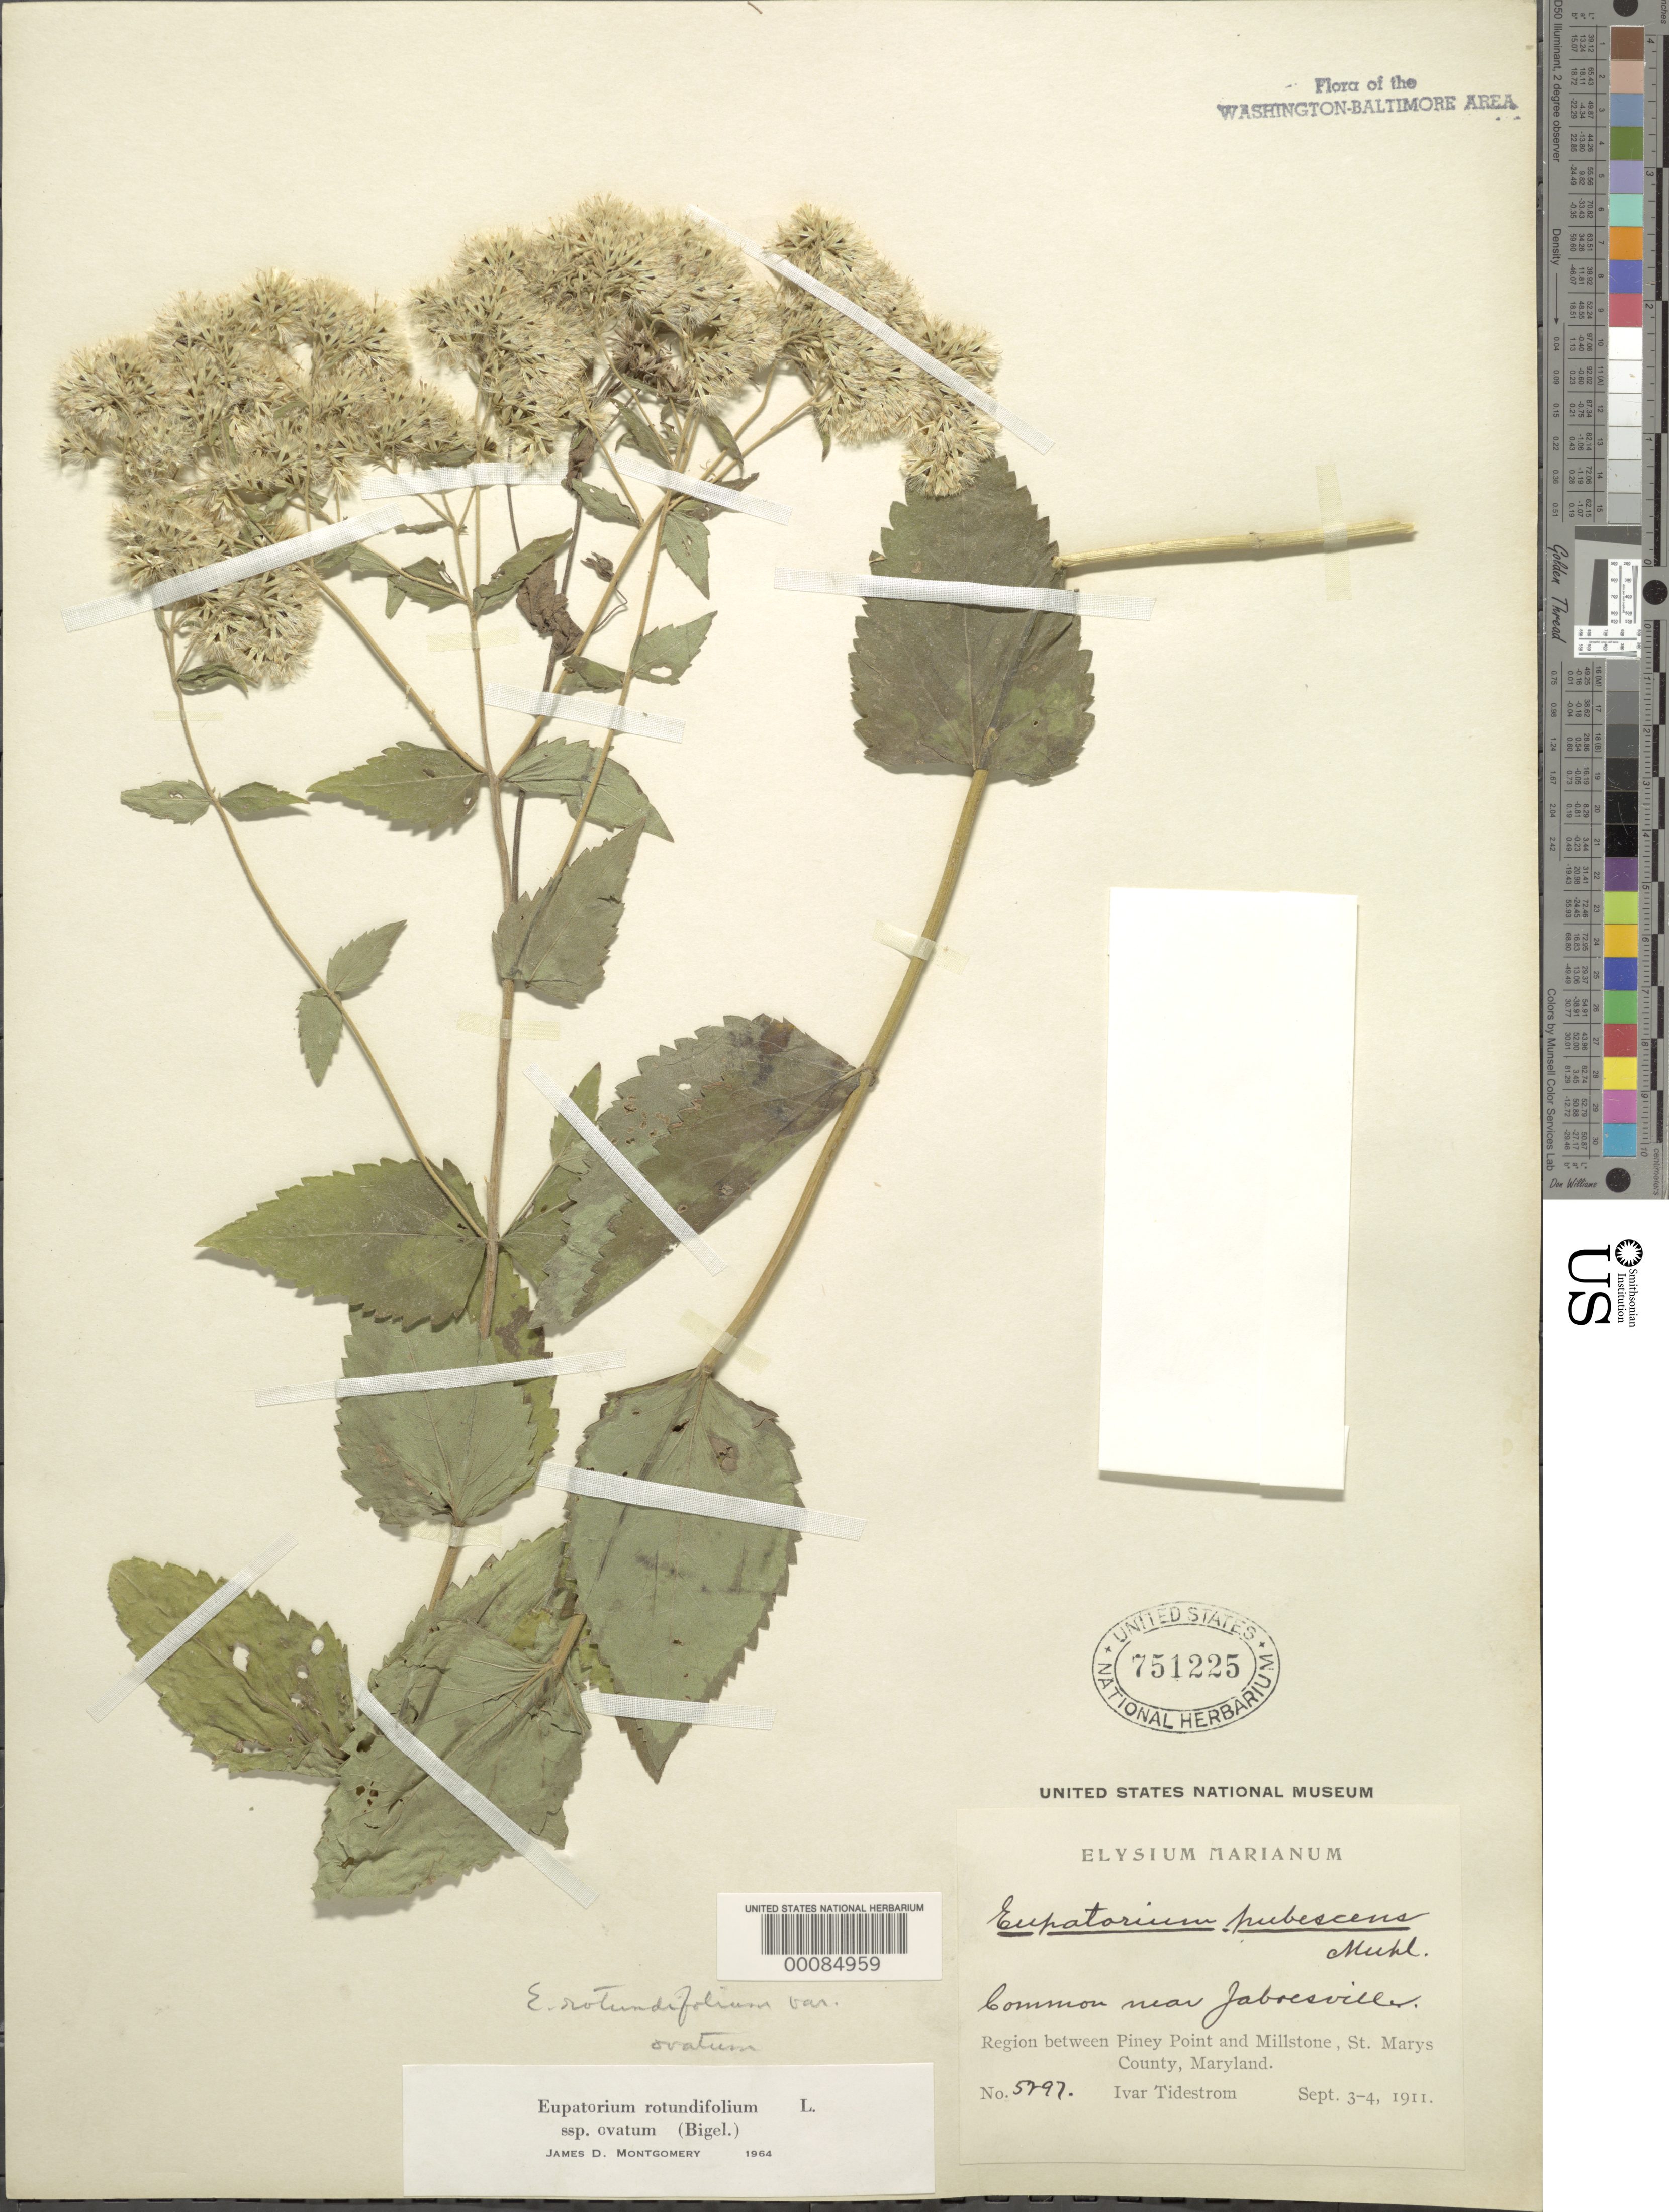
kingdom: Plantae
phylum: Tracheophyta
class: Magnoliopsida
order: Asterales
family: Asteraceae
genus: Eupatorium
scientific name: Eupatorium rotundifolium var. ovatum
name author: (Bigelow) J.D. Montgom. & Fairbrothers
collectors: I. F. Tidestrom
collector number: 5297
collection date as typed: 03 Sep 1911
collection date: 1911-09-03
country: United States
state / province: Maryland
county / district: St. Mary's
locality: Jaboesville vicinity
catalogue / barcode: US 751225